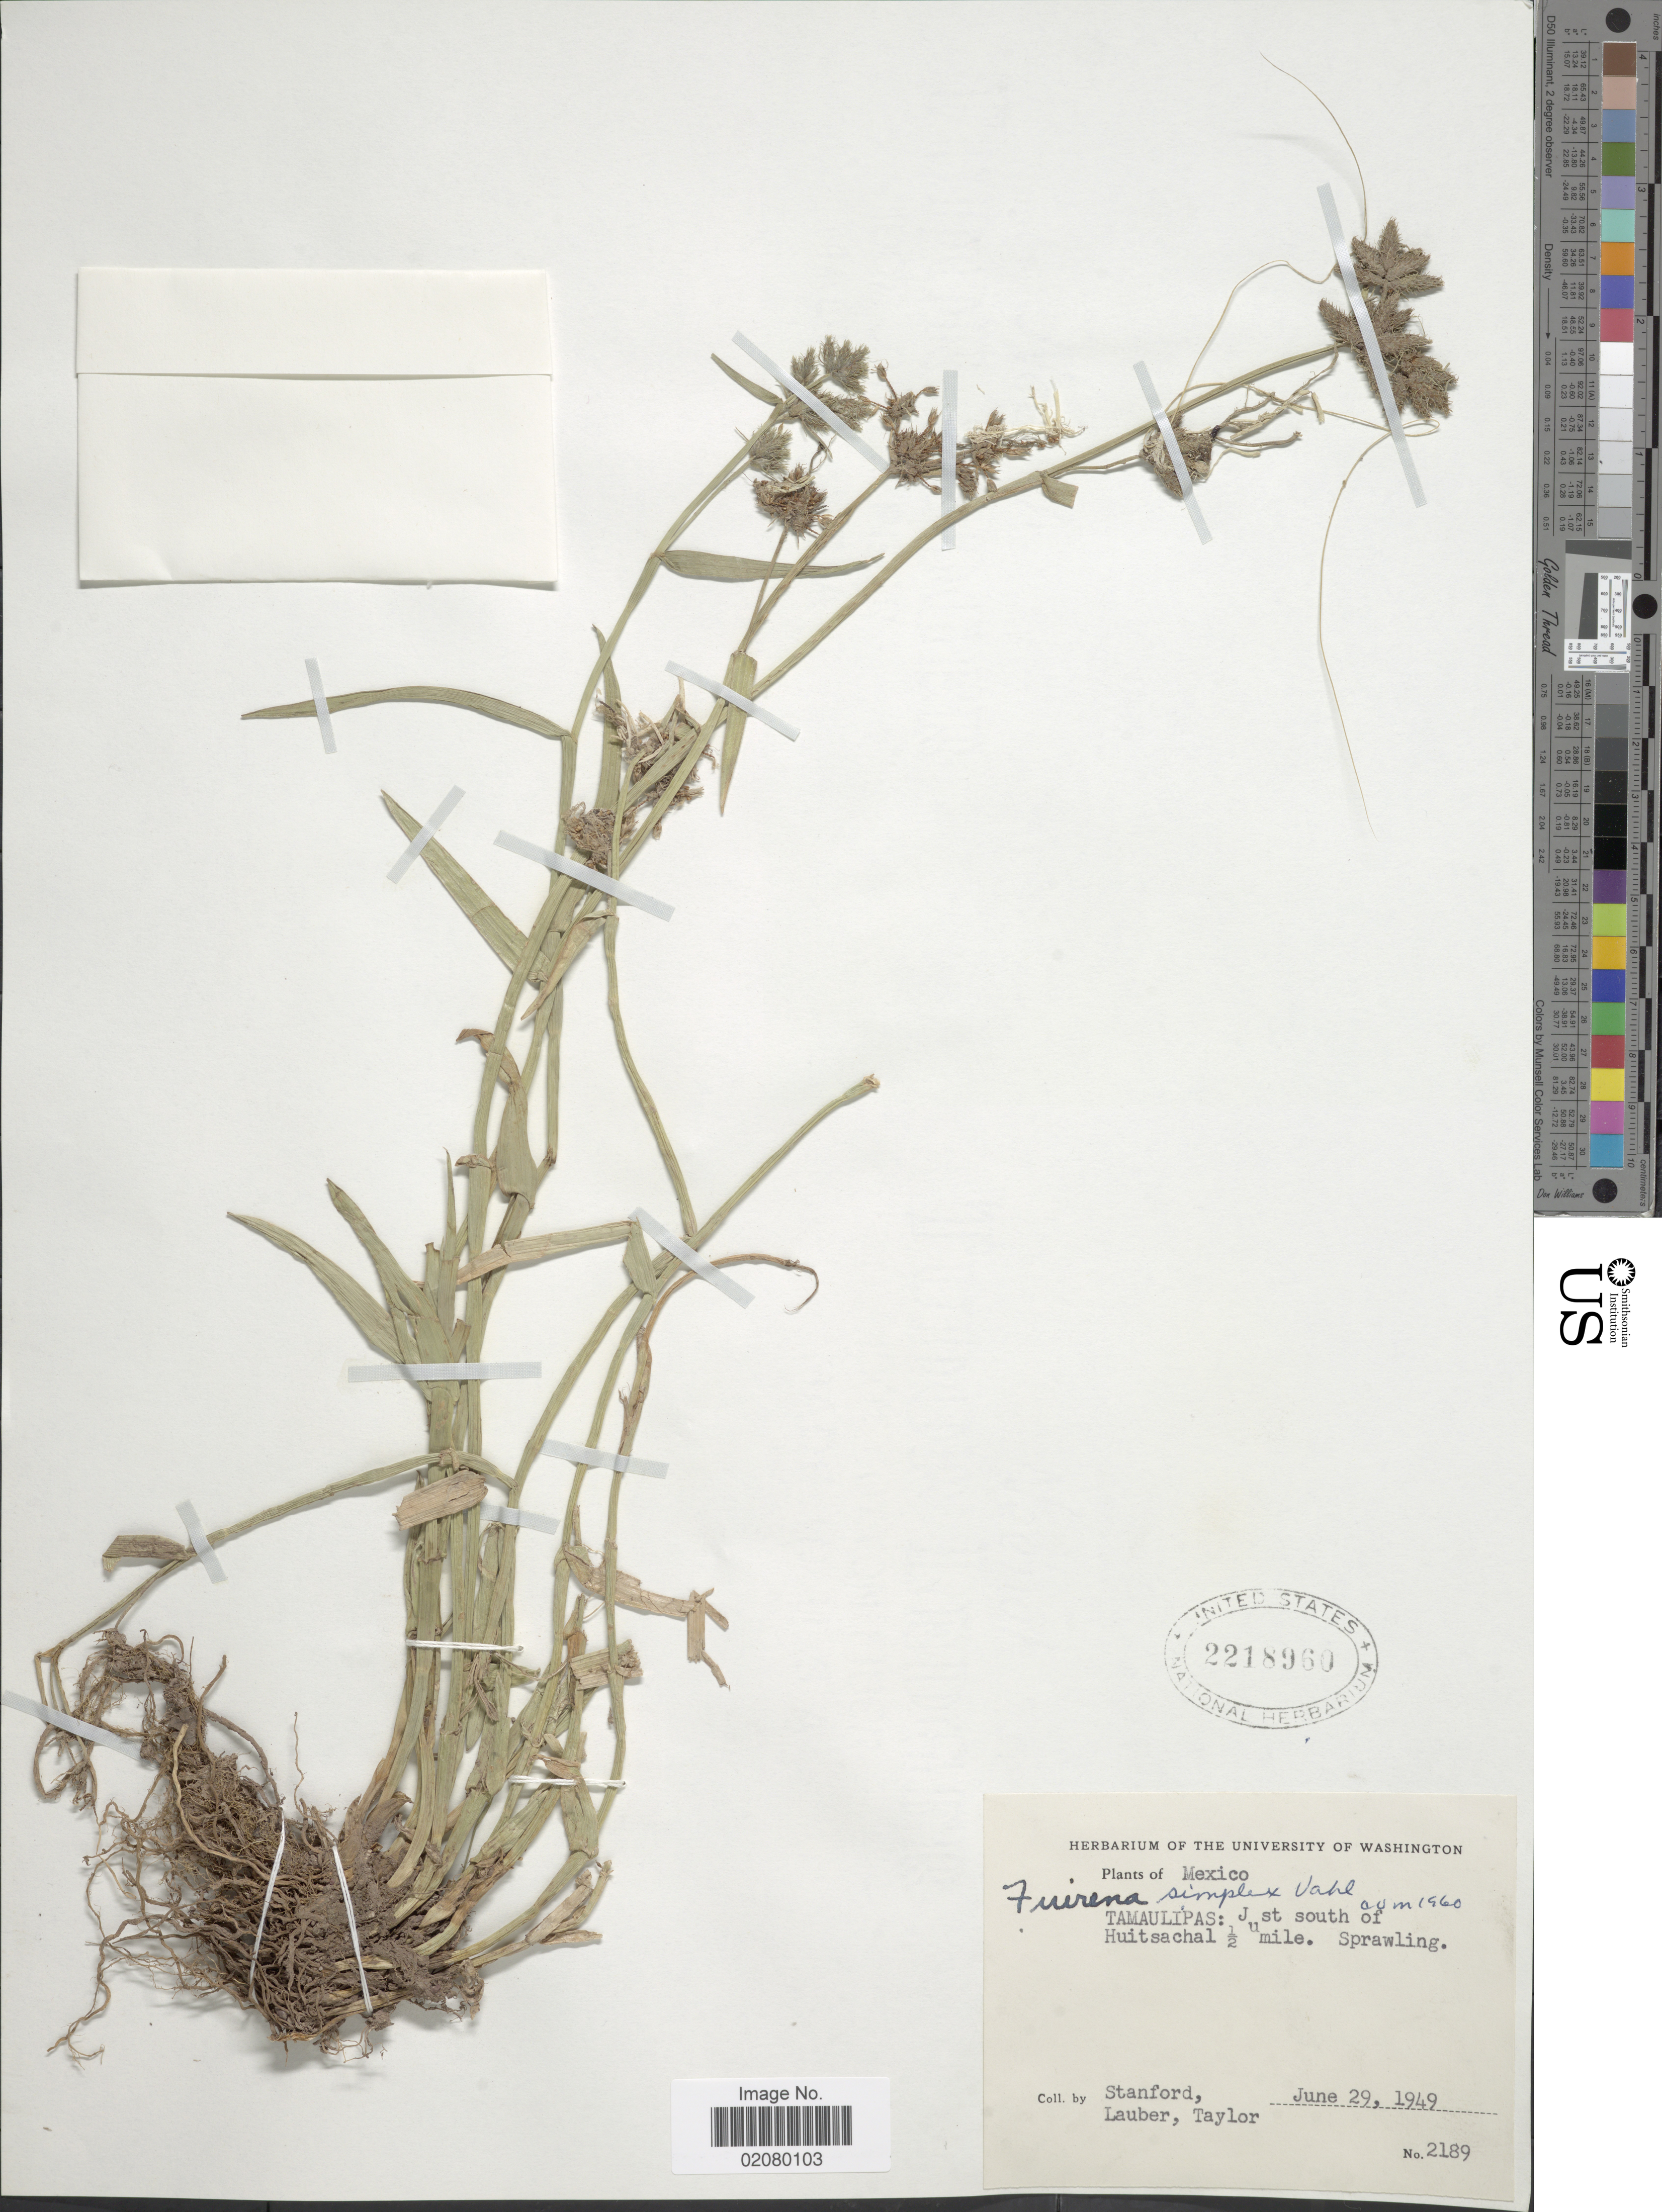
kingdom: Plantae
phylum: Tracheophyta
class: Liliopsida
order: Poales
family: Cyperaceae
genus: Fuirena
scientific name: Fuirena simplex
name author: Vahl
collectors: -. Stanford, Lauber, -- & -- Taylor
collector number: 2189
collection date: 1949-06-29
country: Mexico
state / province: Tamaulipas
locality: Just south of Huitsachal ½ mile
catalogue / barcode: US 2218960